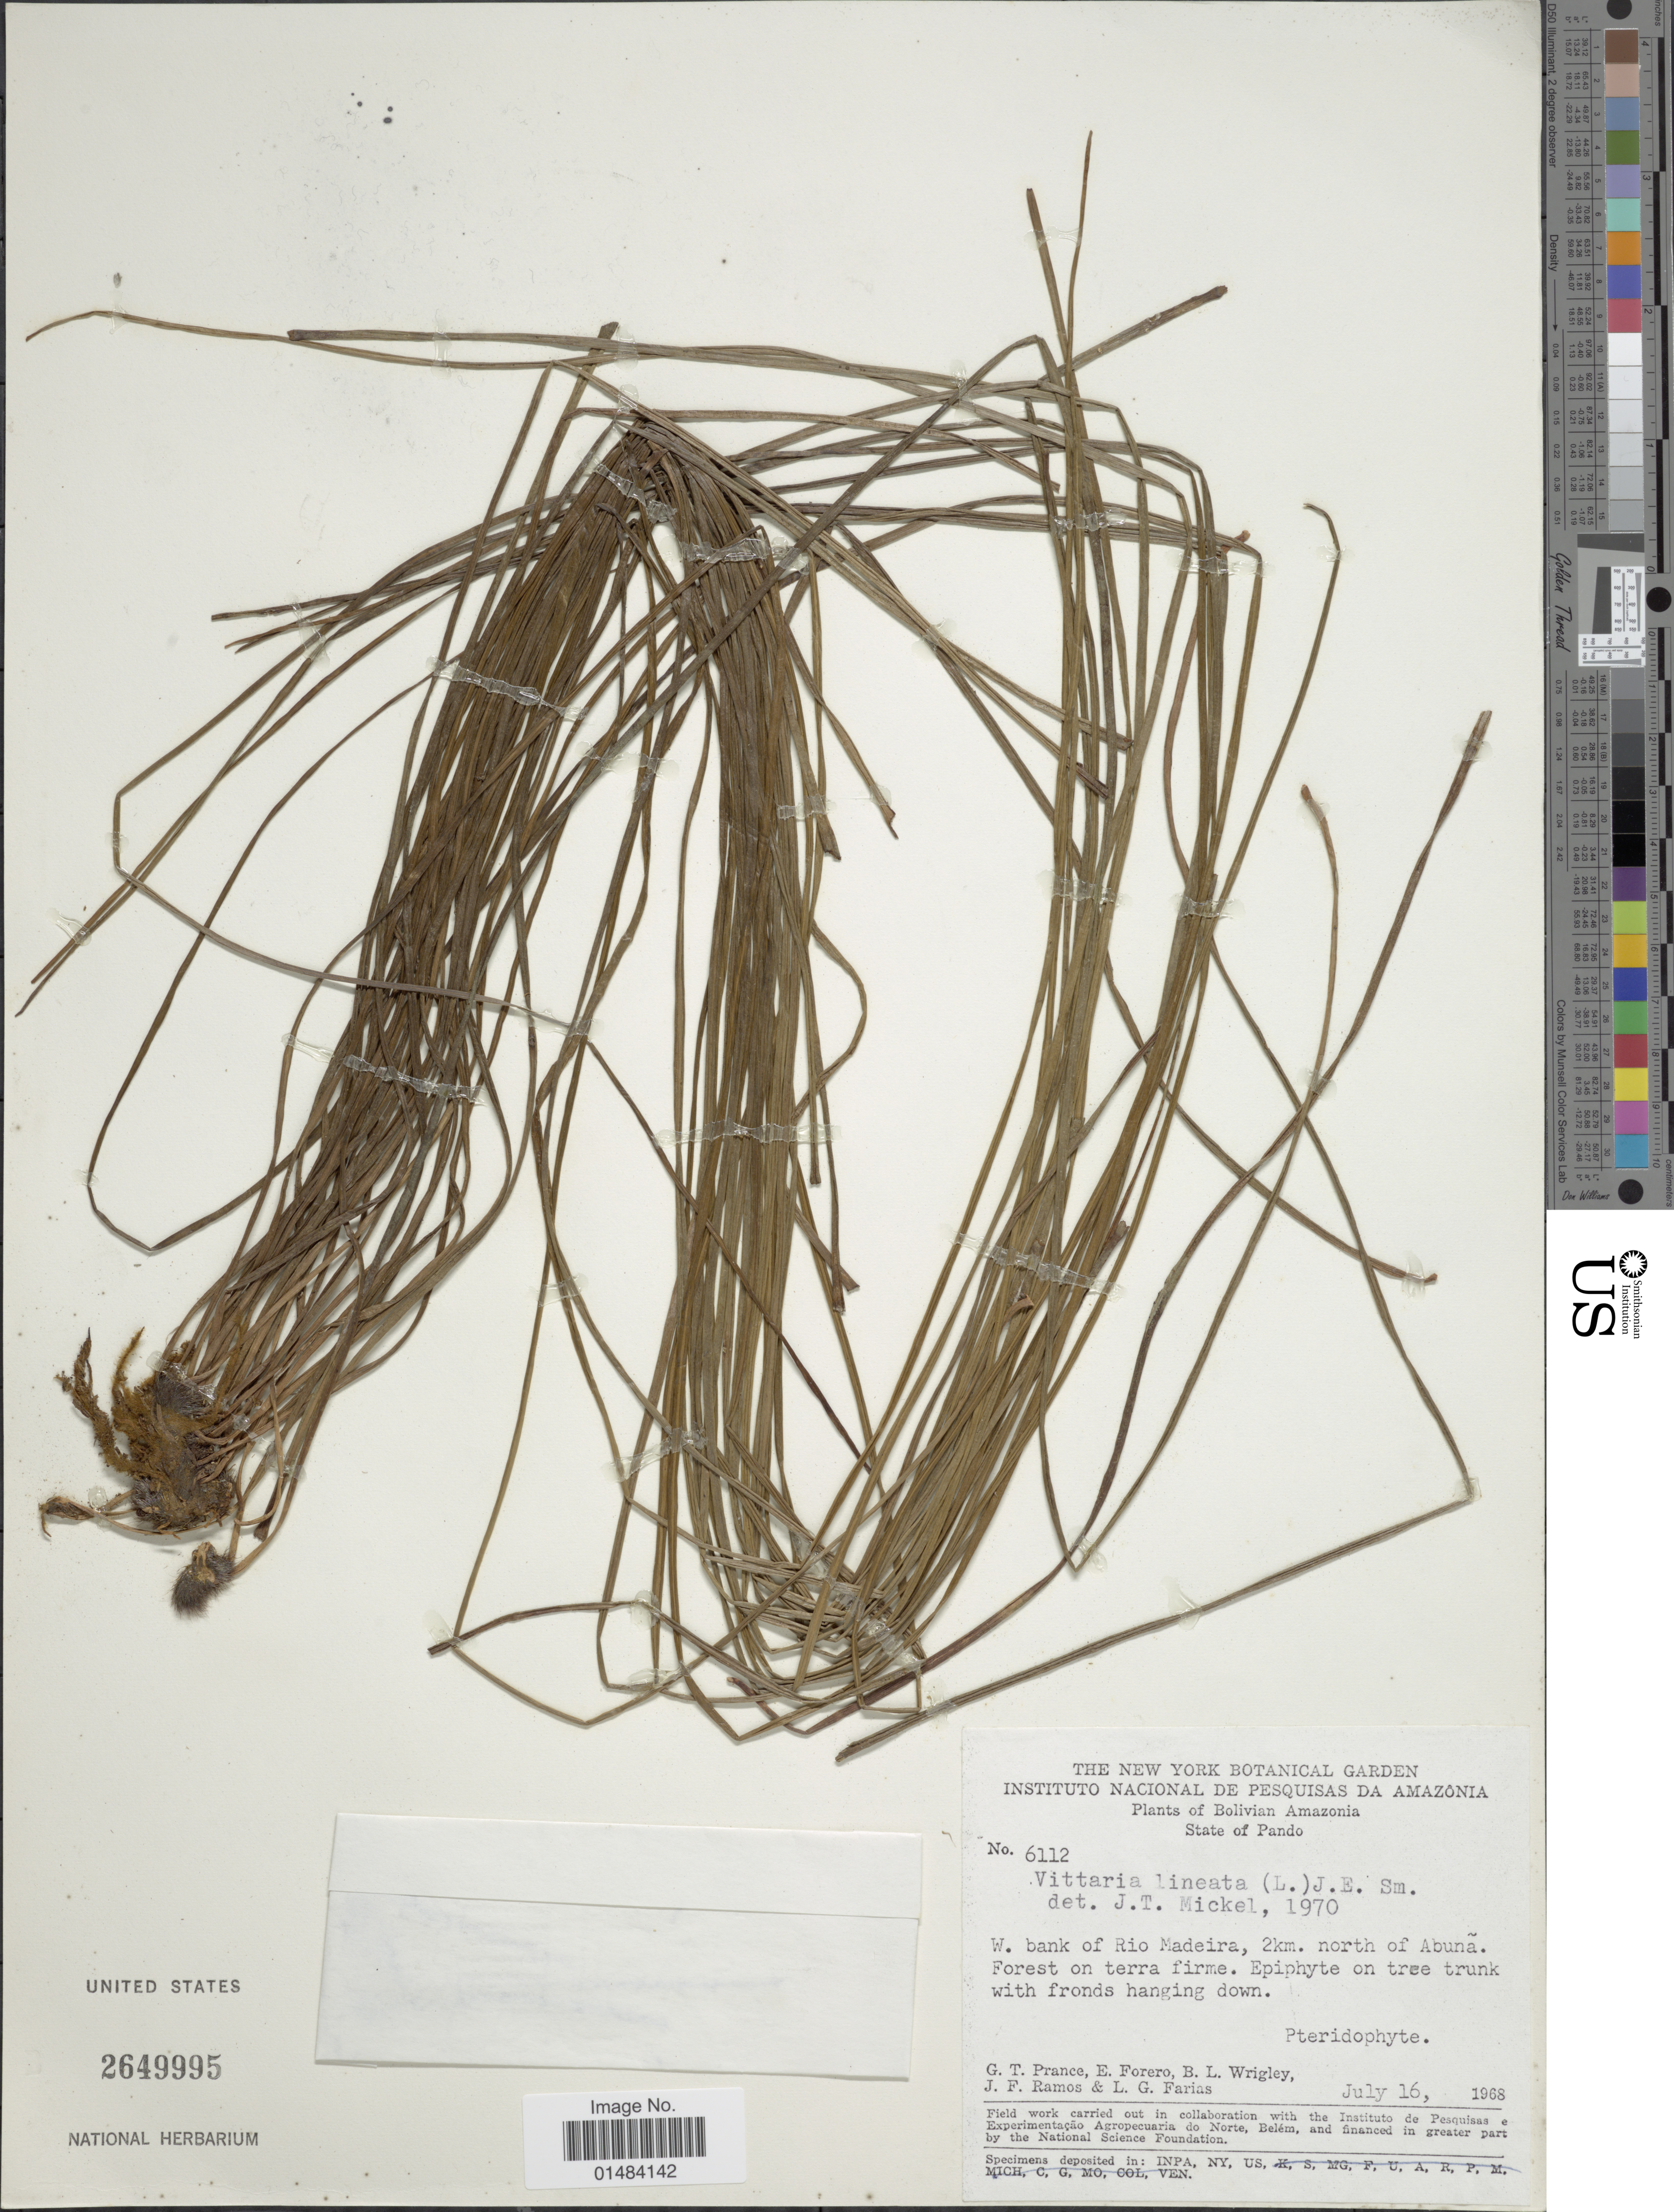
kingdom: Plantae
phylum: Tracheophyta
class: Polypodiopsida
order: Polypodiales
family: Pteridaceae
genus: Vittaria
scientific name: Vittaria lineata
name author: (L.) Sm.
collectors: G. T. Prance, E. Forero, B. L. Wrigley, J. F. Ramos & L. Farias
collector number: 6112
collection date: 1968-07-16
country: Bolivia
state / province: Pando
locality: Bolivian Amazonia, W. bank of Rio Madeira, 2km. north of Abuna,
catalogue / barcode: US 2649995